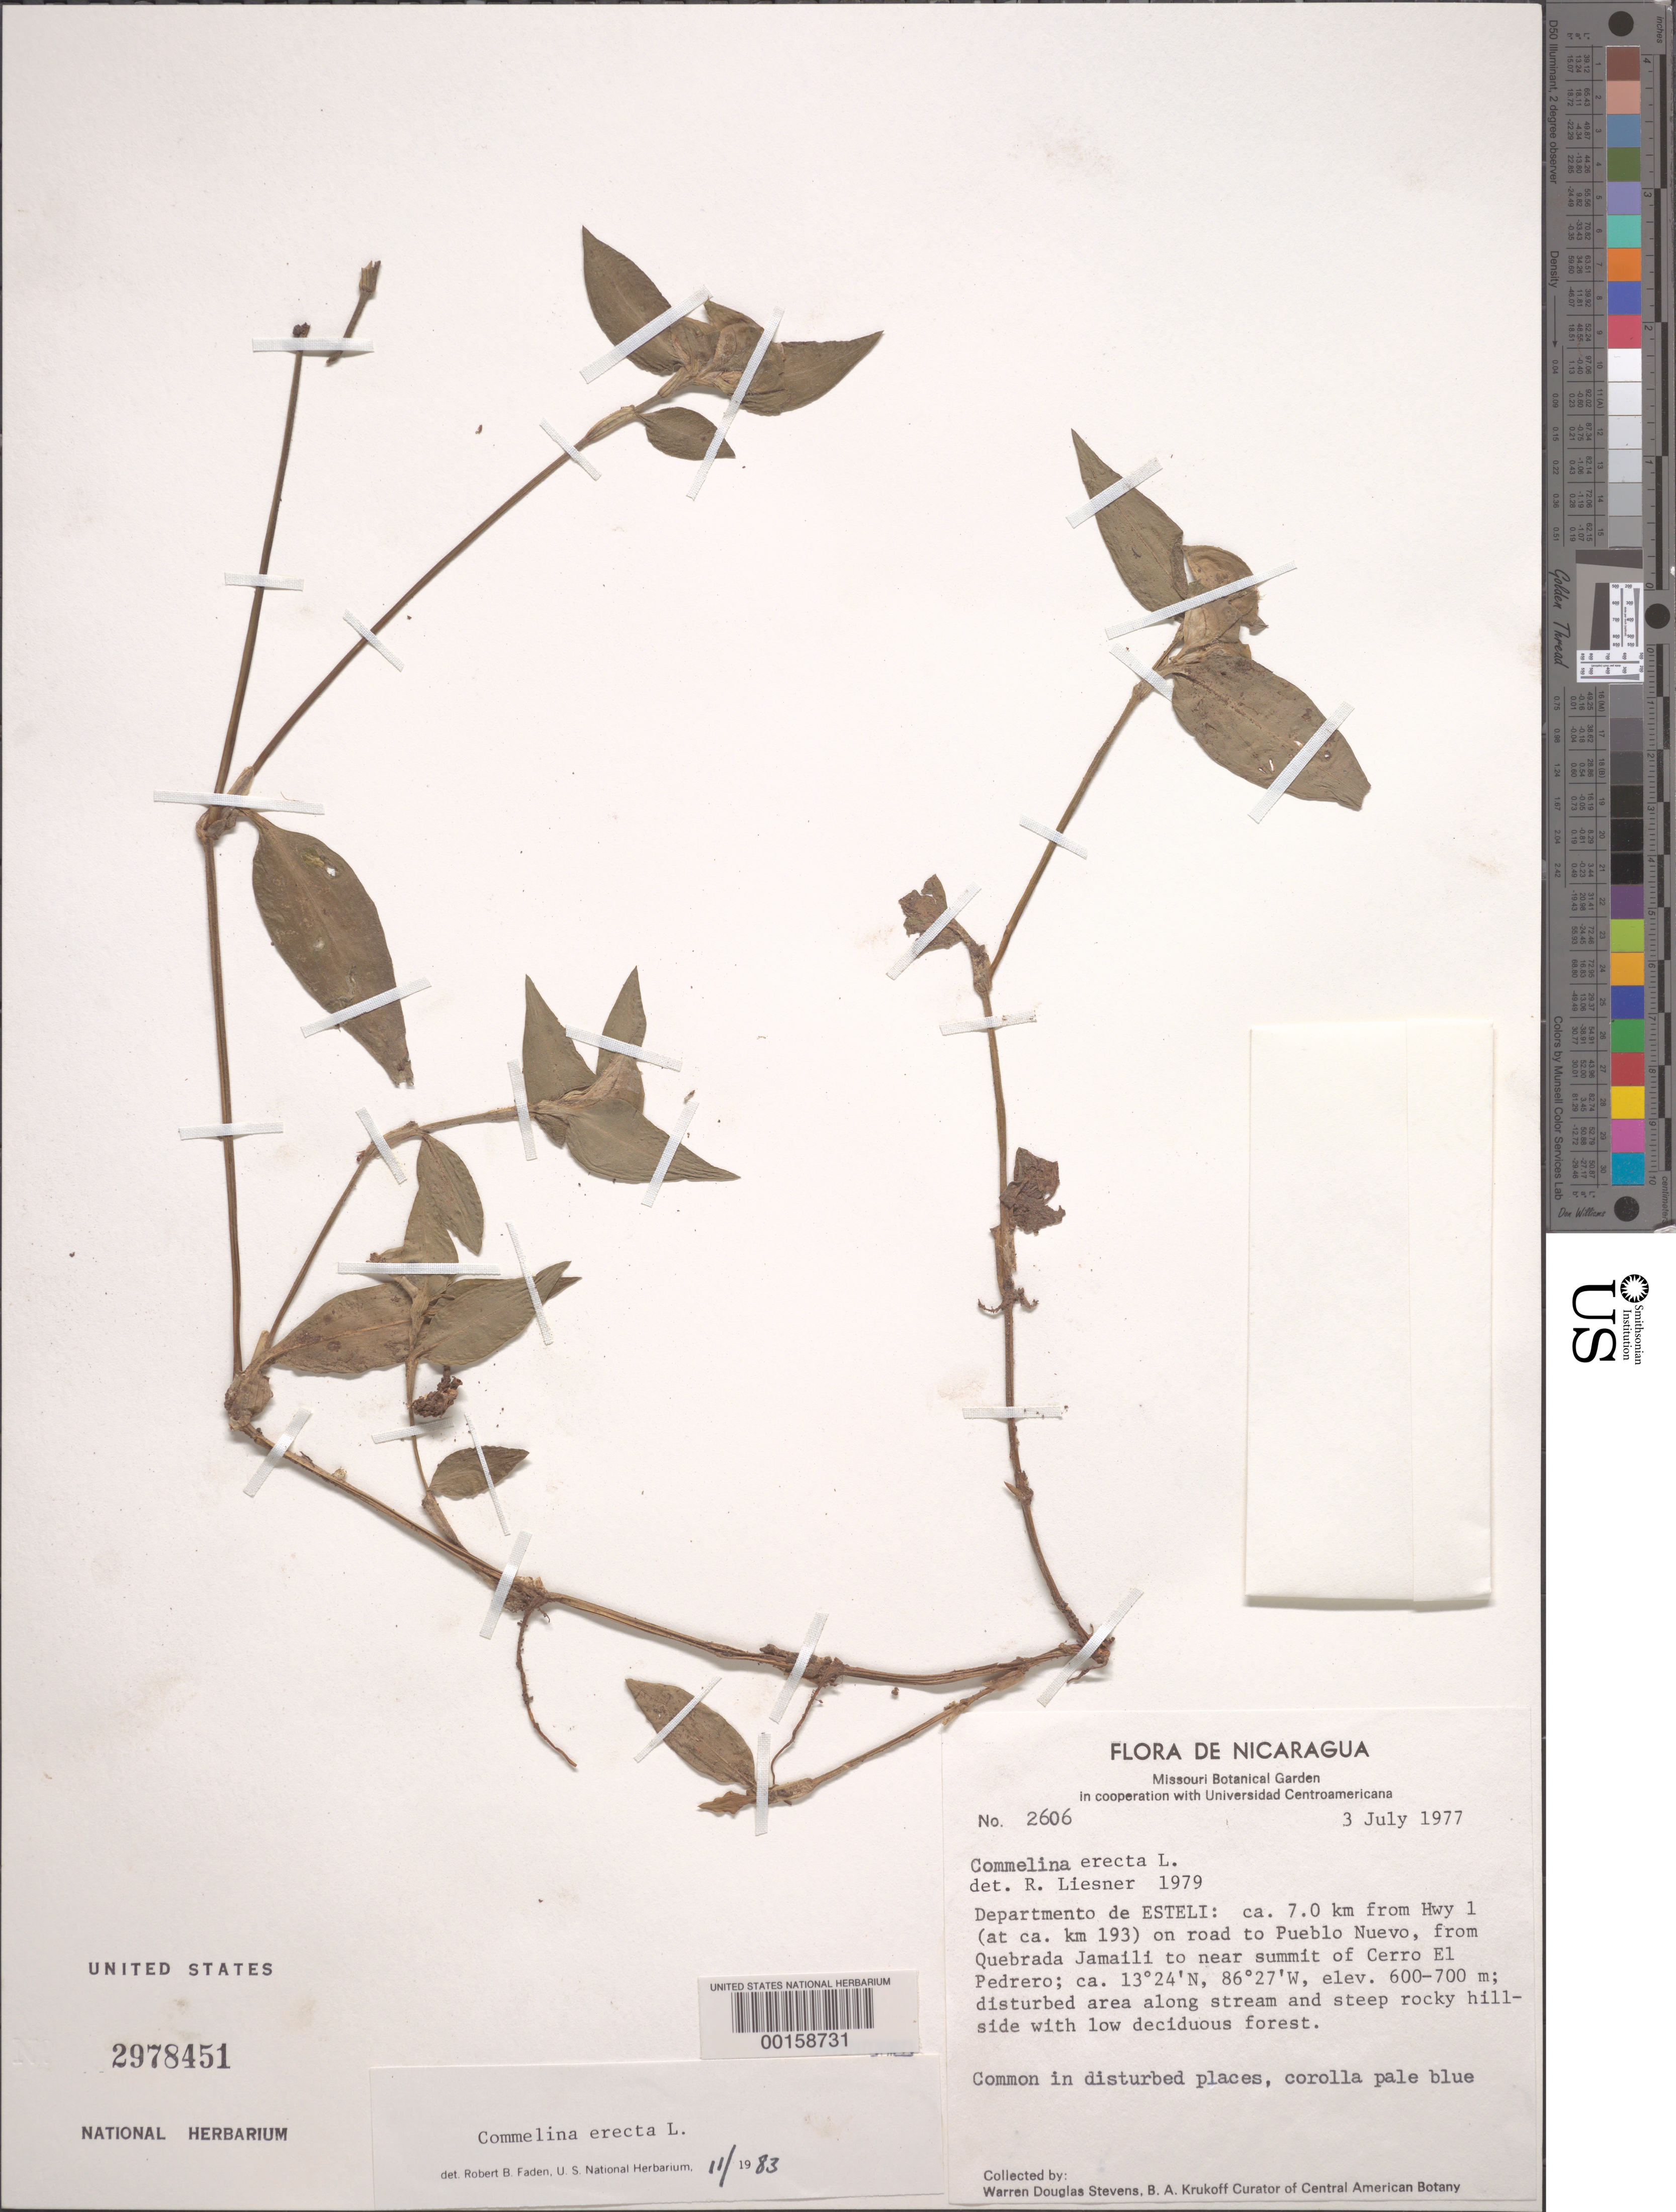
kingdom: Plantae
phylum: Tracheophyta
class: Liliopsida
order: Commelinales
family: Commelinaceae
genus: Commelina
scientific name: Commelina erecta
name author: L.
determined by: Faden, Robert B., (US), Smithsonian Institution - National Museum of Natural History (UNITED STATES)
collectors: W. D. Stevens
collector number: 2606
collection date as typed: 03 Jul 1977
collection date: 1977-07-03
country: Nicaragua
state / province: Estelí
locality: Road to pueblo nuevo, from quebrada jamaili to summit of cerro el pedrero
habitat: Streambank and steep rocky hillside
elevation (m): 600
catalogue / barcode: US 2978451